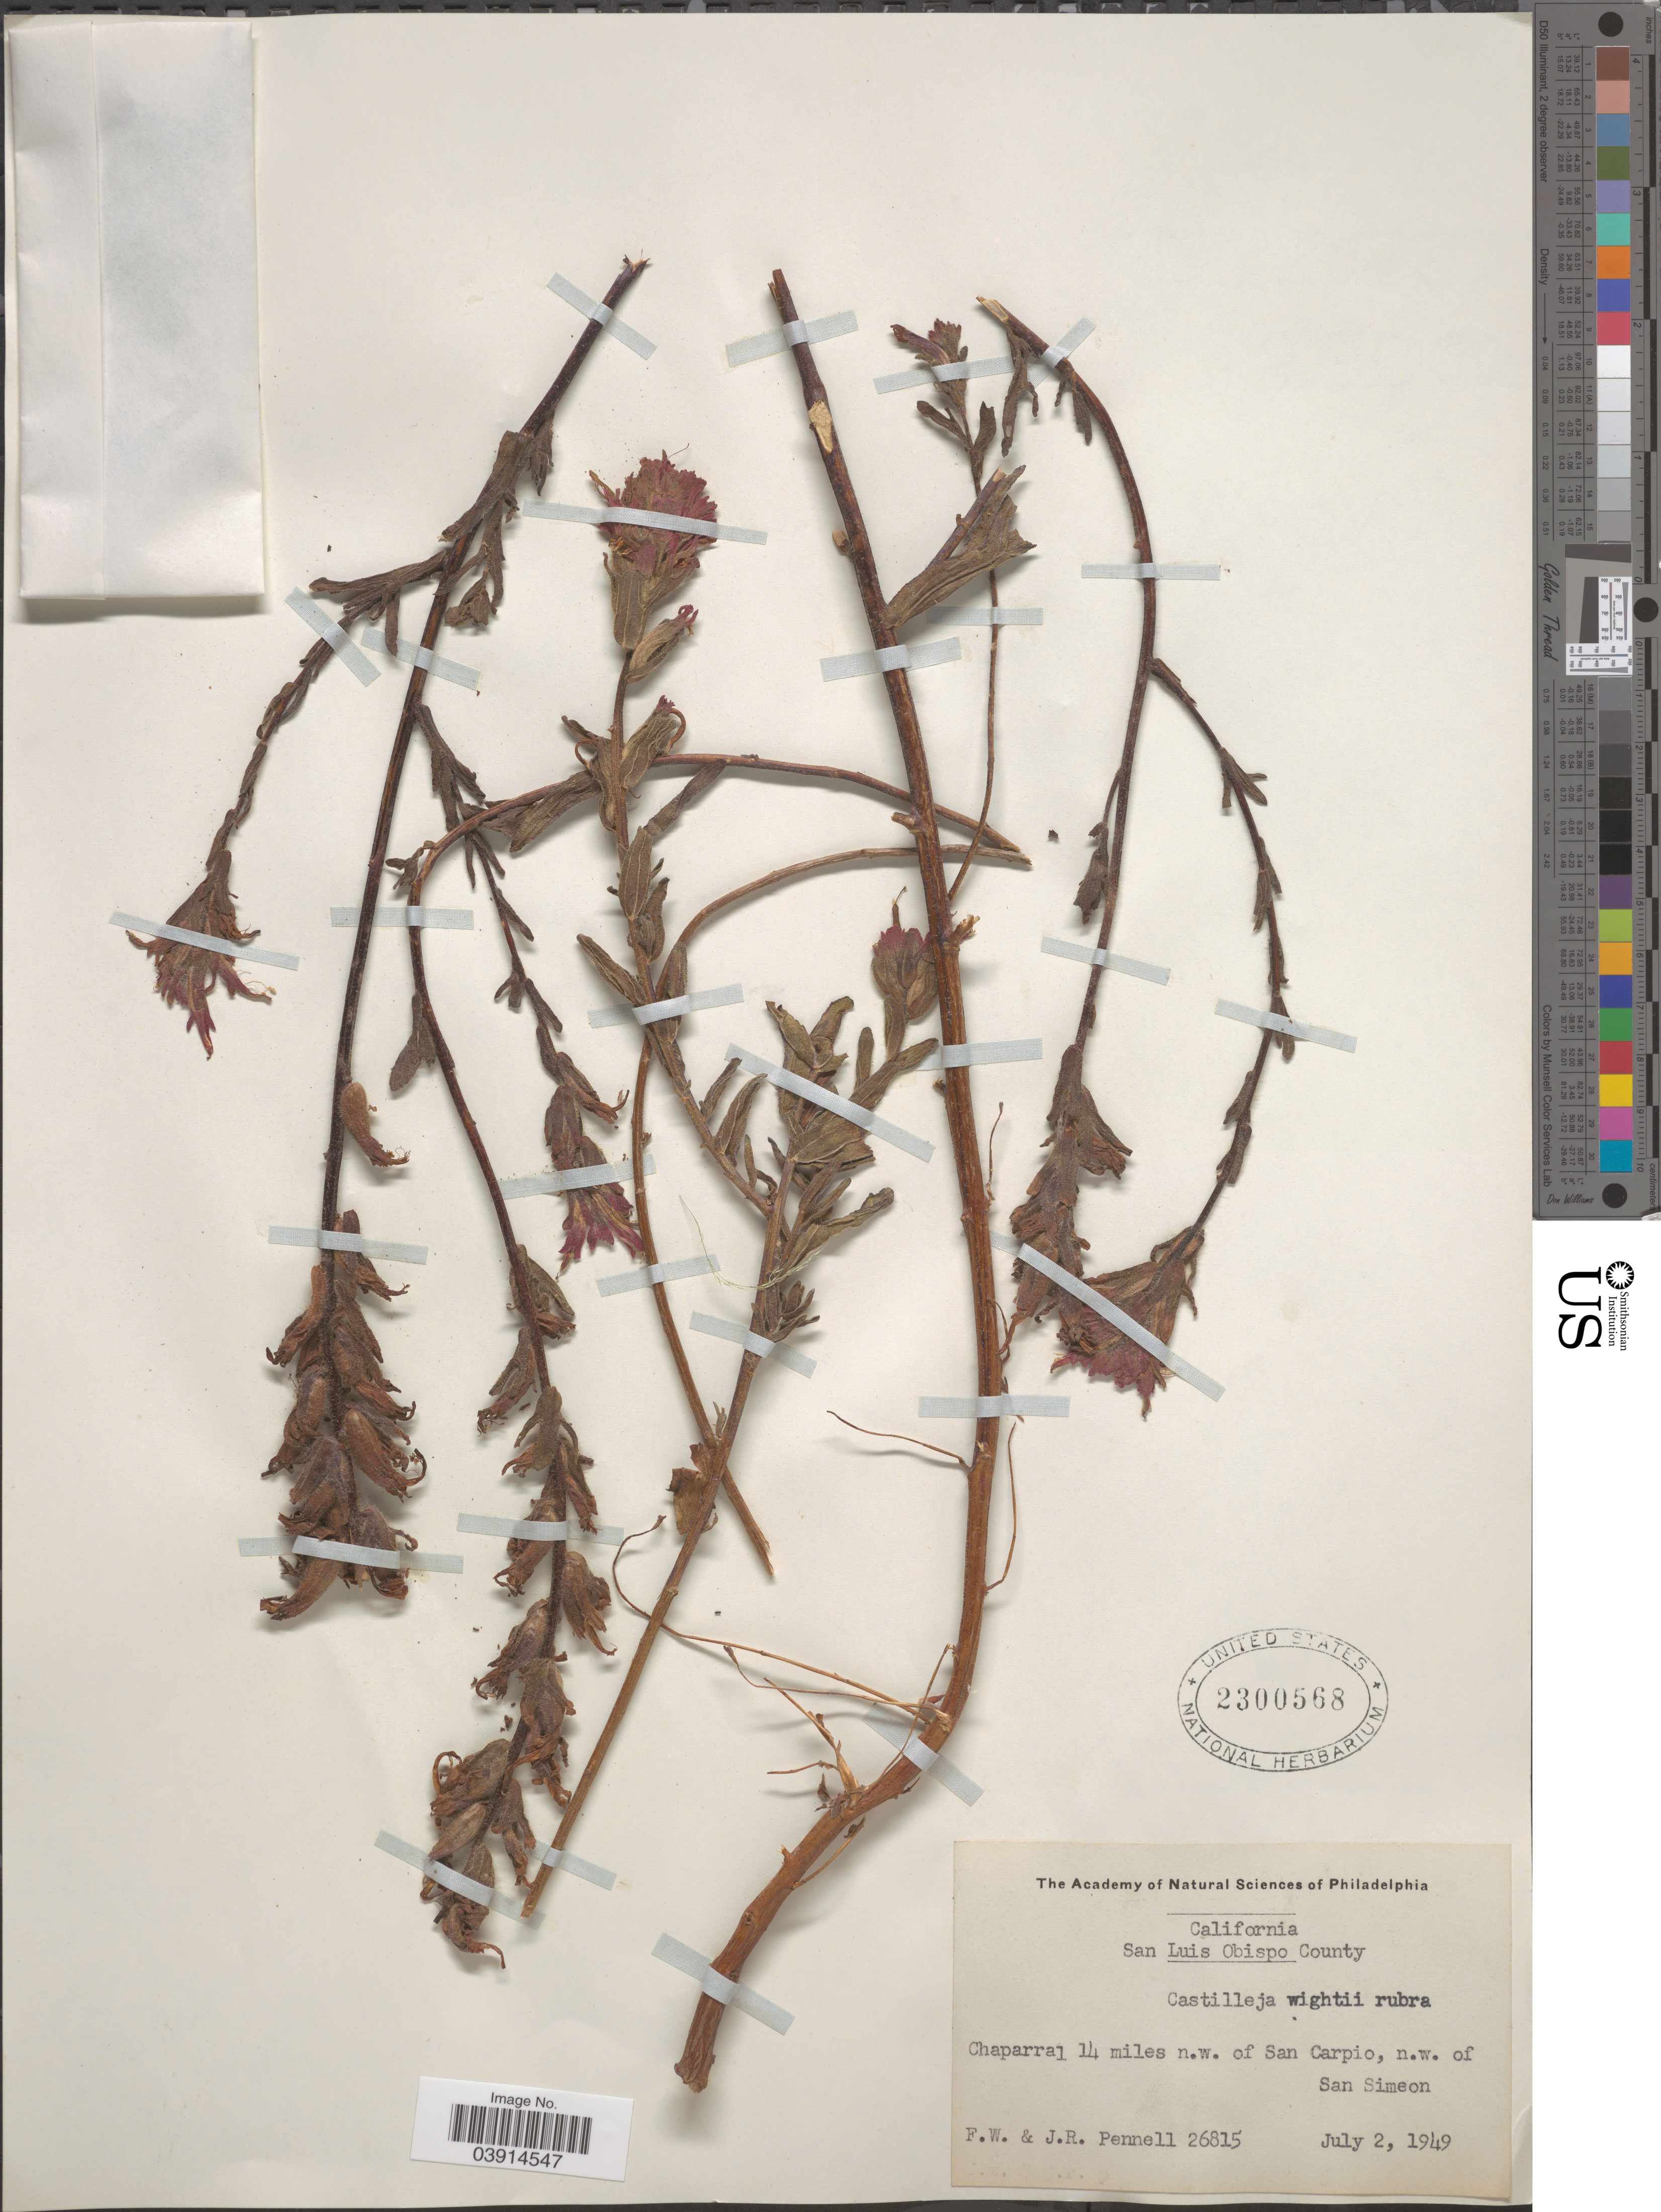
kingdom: Plantae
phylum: Tracheophyta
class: Magnoliopsida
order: Lamiales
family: Orobanchaceae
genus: Castilleja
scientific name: Castilleja wightii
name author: Elmer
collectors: F. W. Pennell & J. Pennell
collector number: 26815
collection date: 1949-07-02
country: United States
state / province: California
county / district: San Luis Obispo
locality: San Luis Obispo County. Chaparral 14 miles n.w. of San Carpio, n.w. of San Simeon.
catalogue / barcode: US 2300568